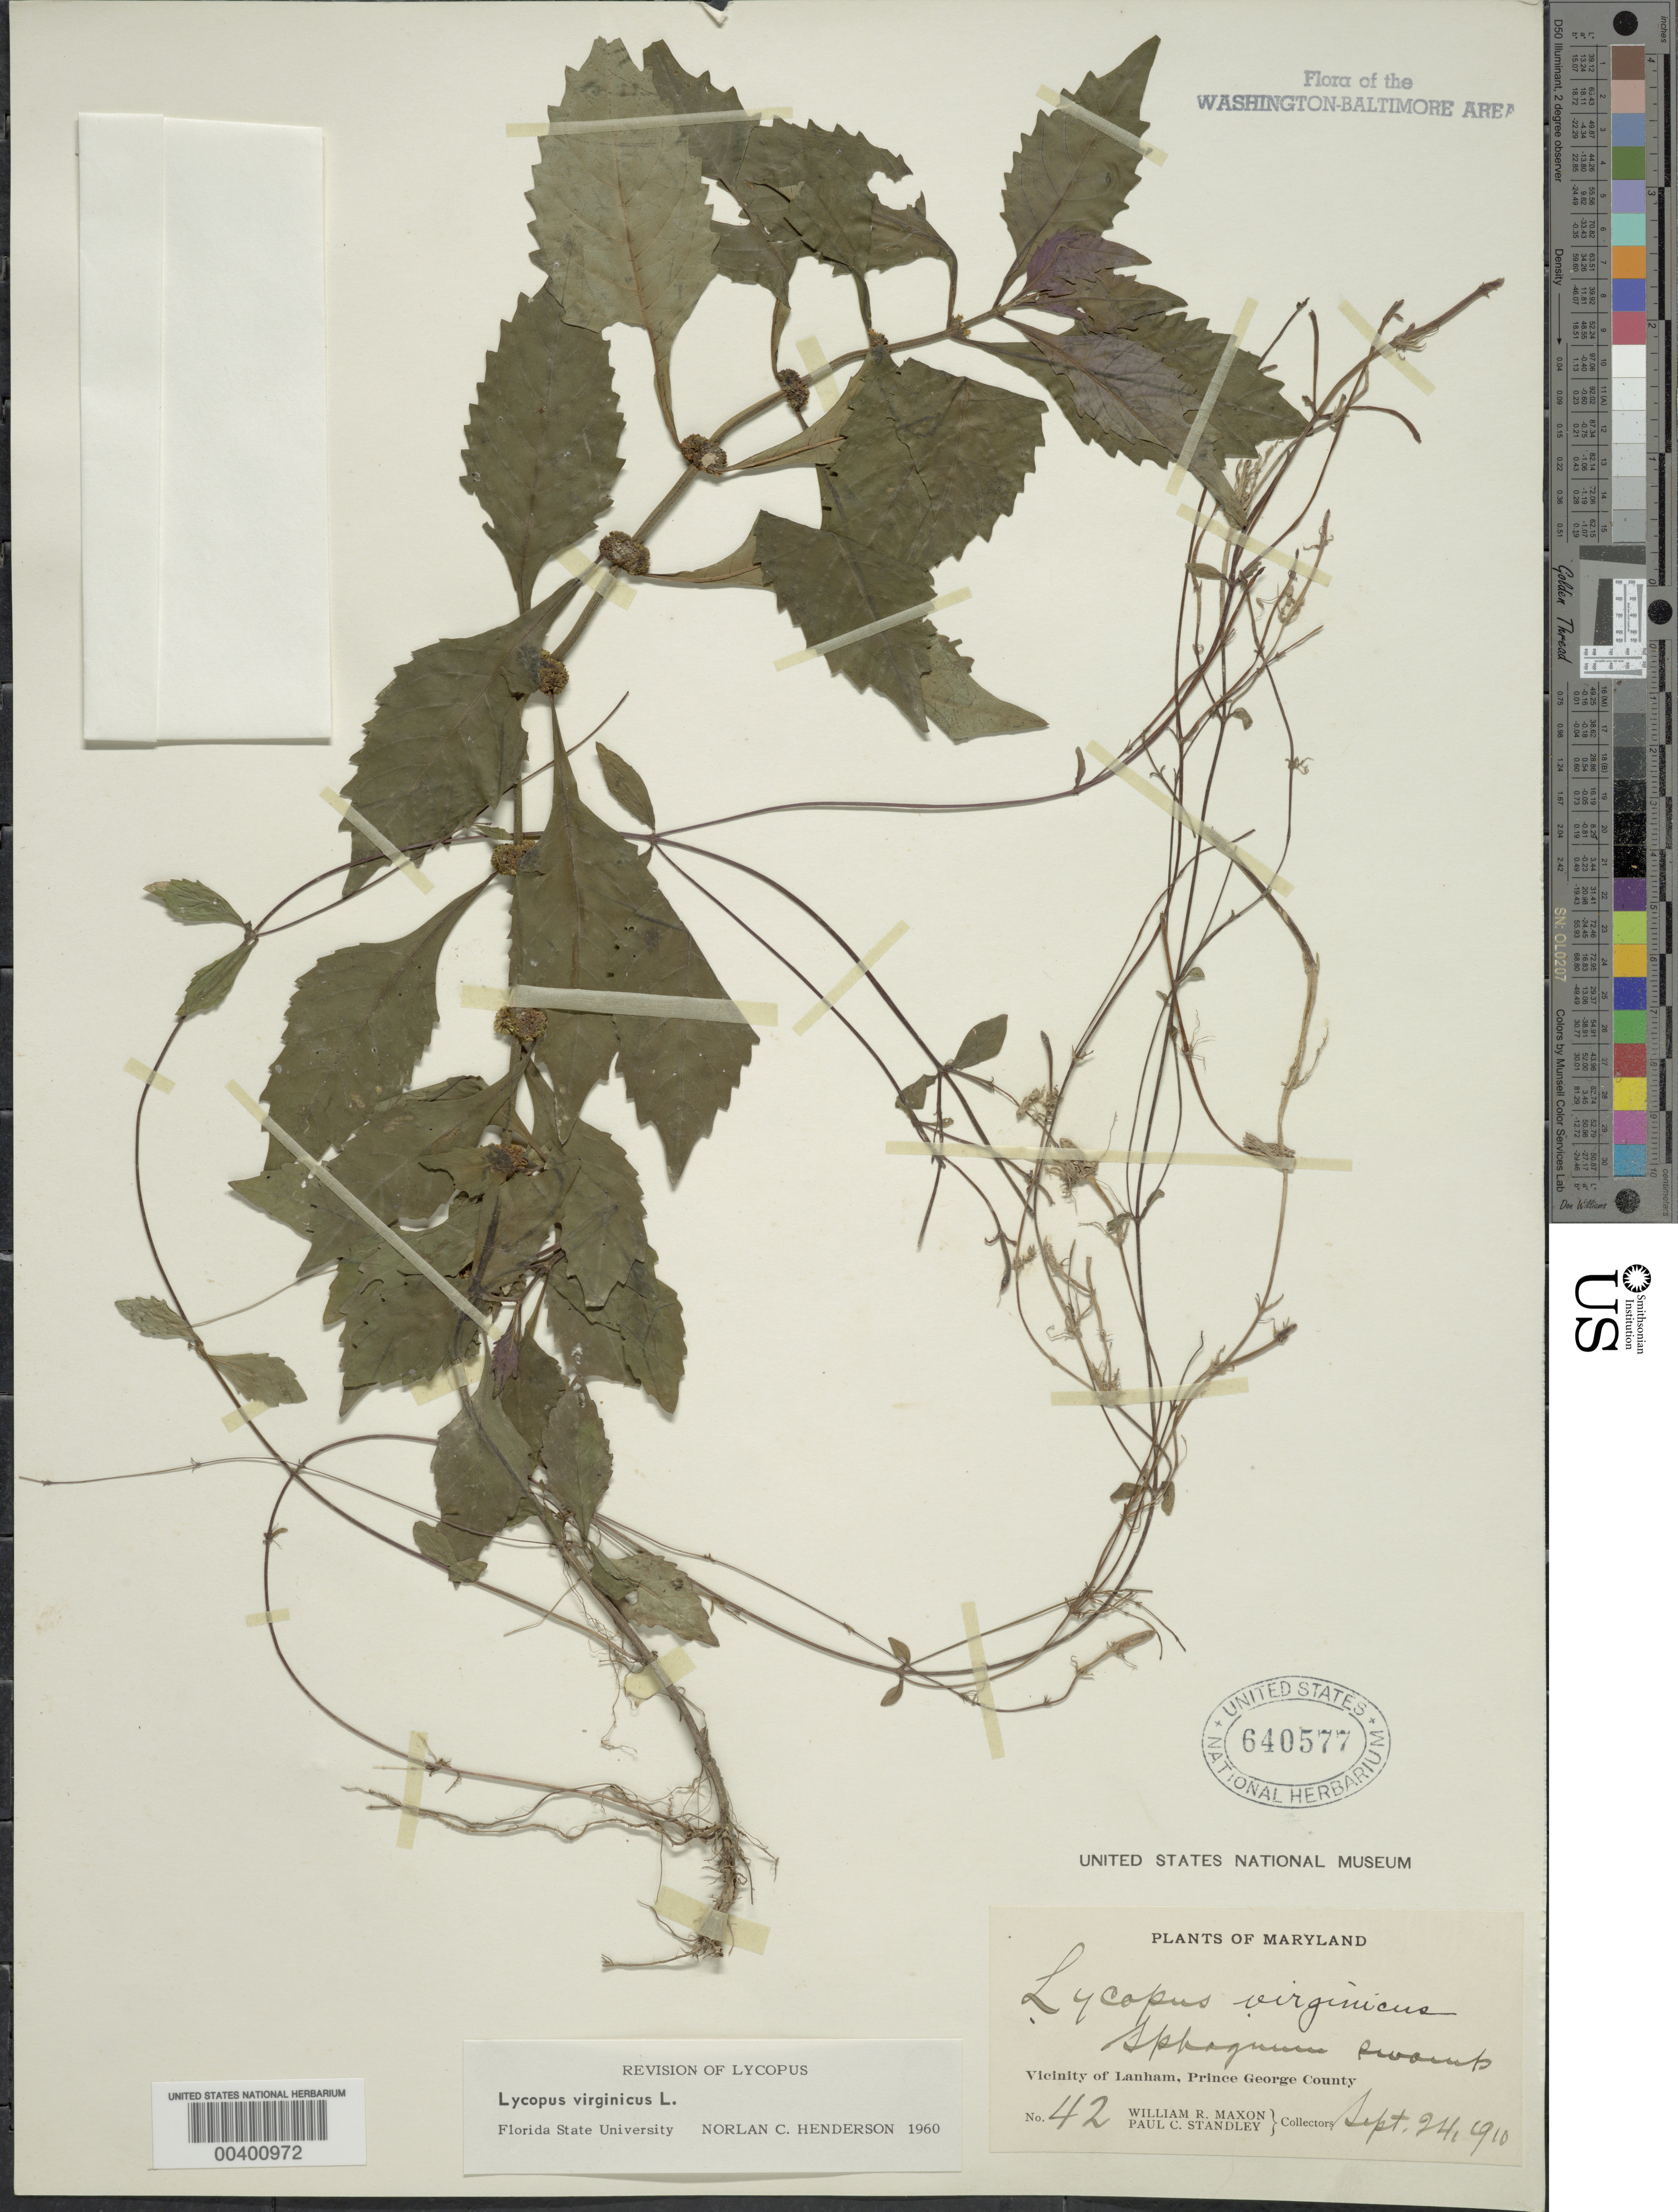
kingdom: Plantae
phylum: Tracheophyta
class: Magnoliopsida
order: Lamiales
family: Lamiaceae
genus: Lycopus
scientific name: Lycopus virginicus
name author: L.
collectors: W. R. Maxon & P. C. Standley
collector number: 42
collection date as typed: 24 Sep 1910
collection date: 1910-09-24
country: United States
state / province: Maryland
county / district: Prince George's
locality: Lanham vicinity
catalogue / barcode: US 640577